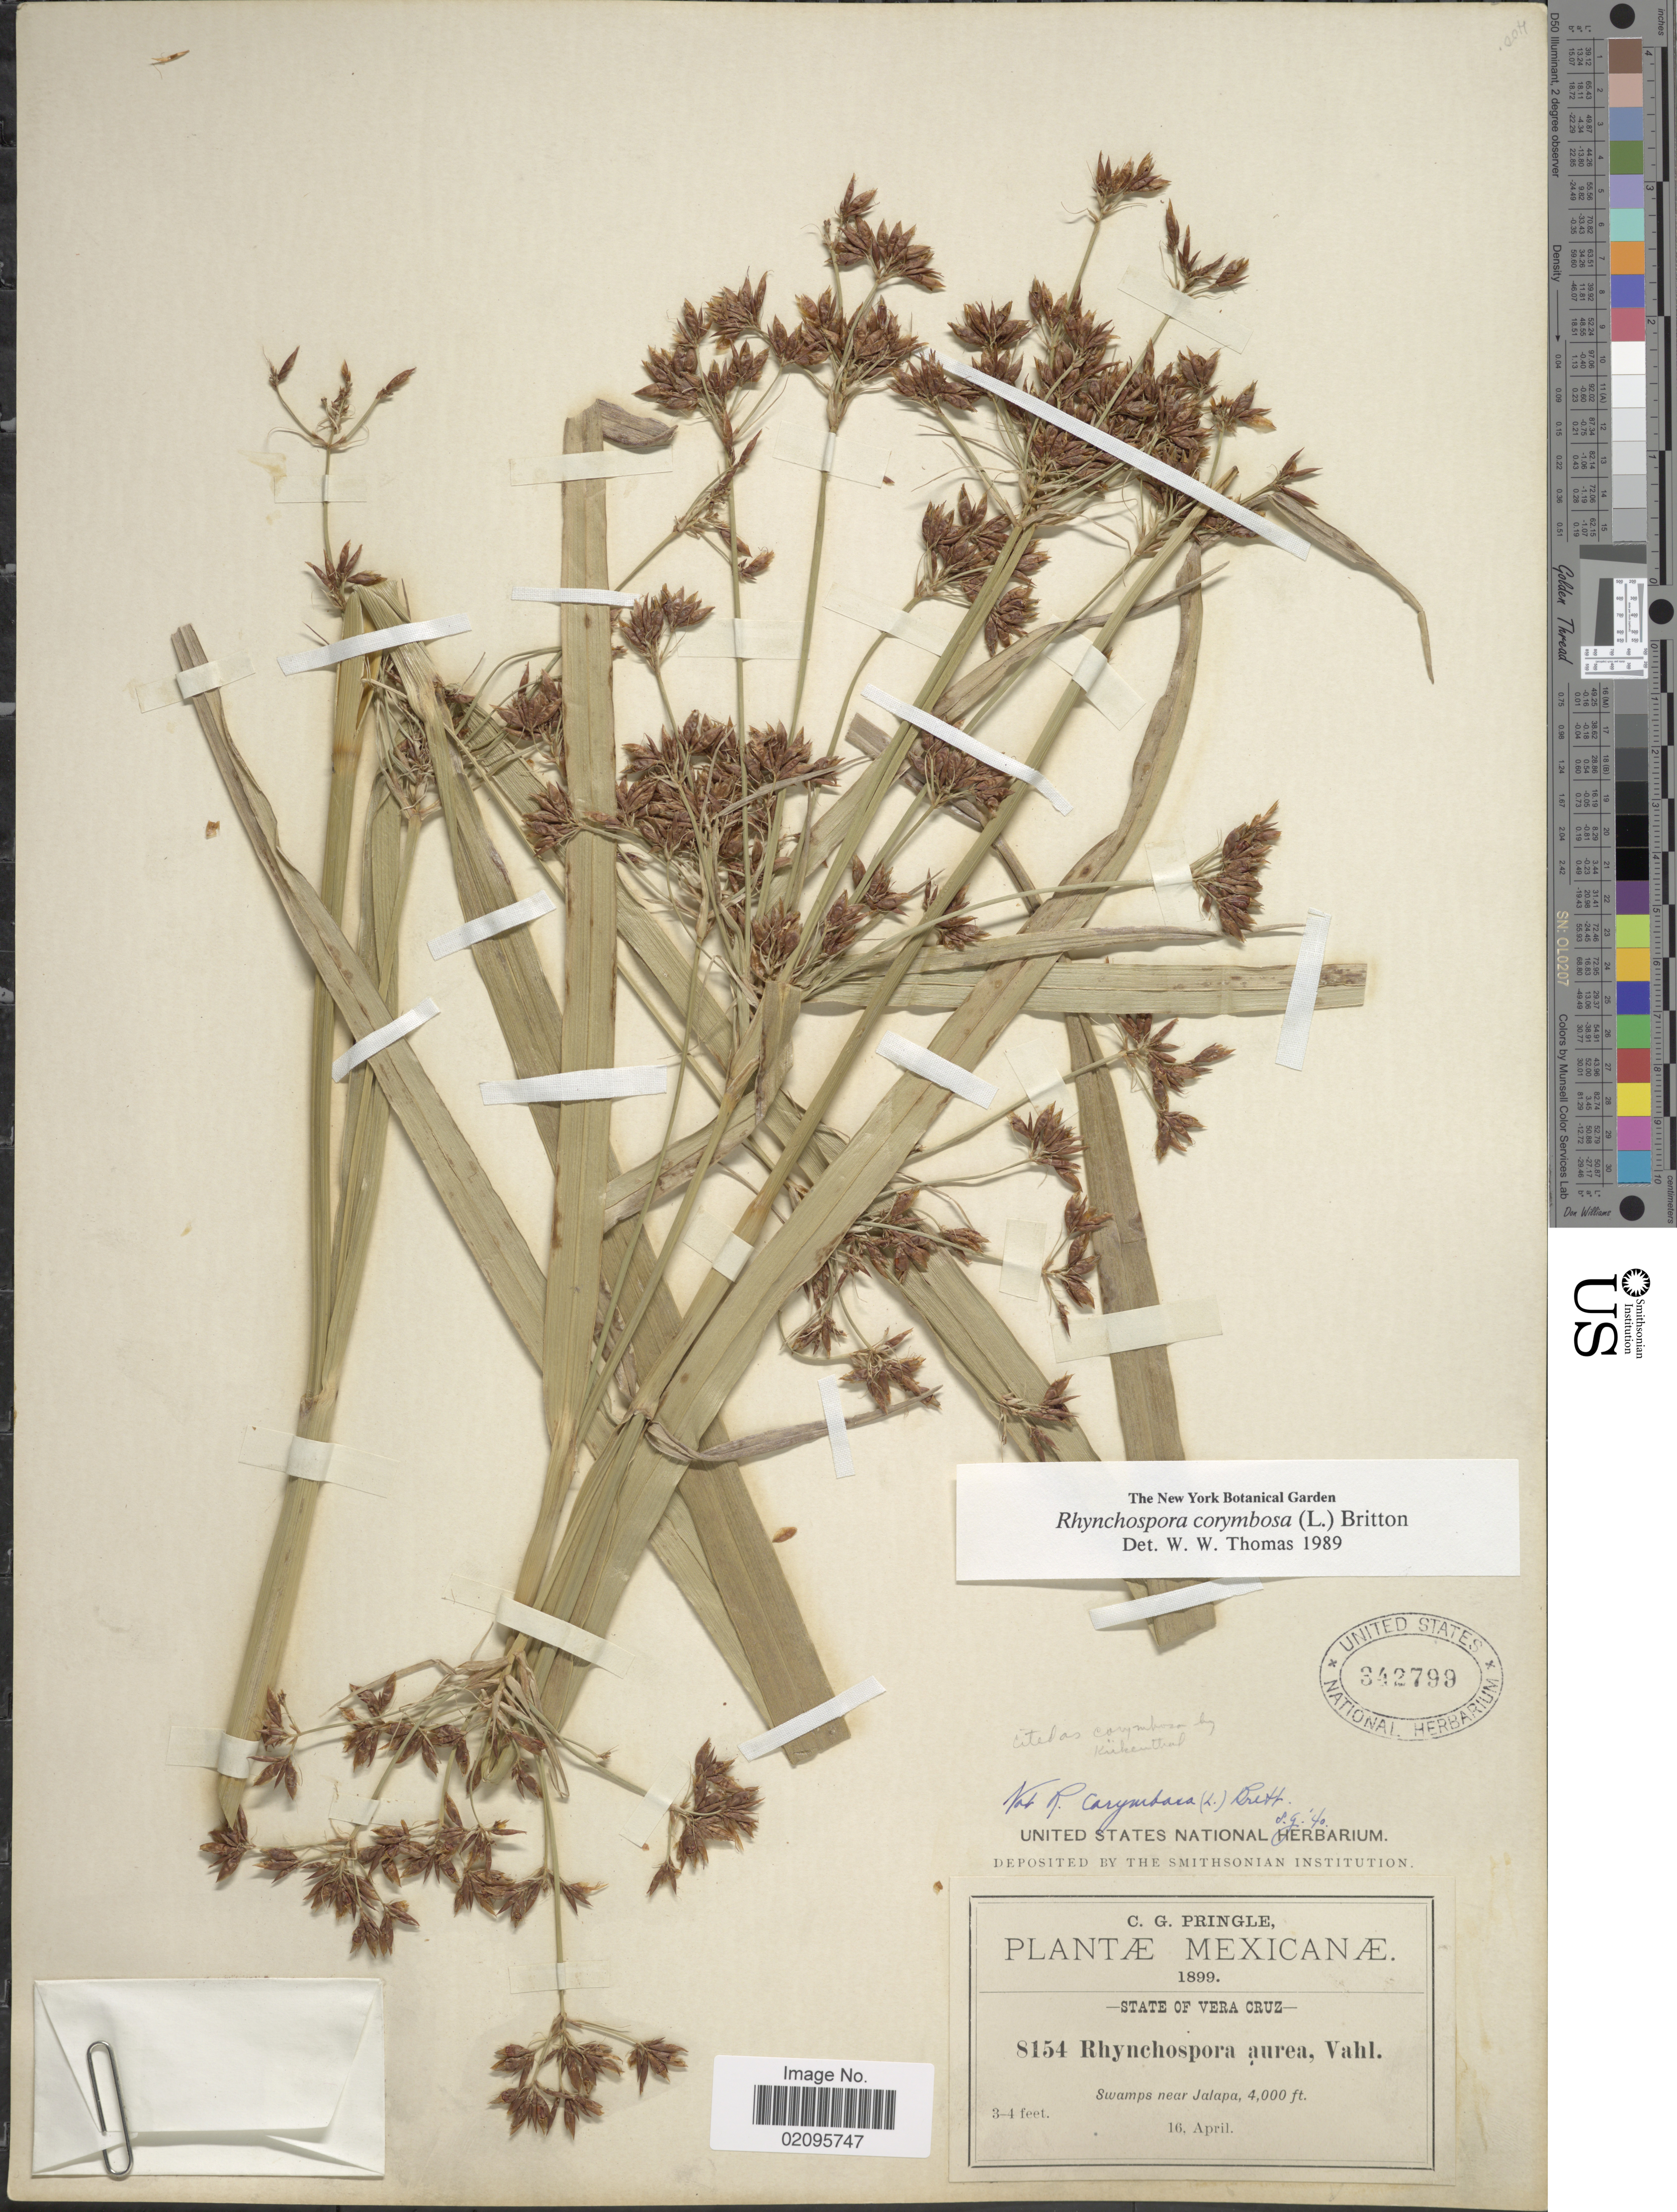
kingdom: Plantae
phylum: Tracheophyta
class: Liliopsida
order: Poales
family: Cyperaceae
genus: Rhynchospora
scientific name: Rhynchospora corymbosa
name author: (L.) Britton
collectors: C. G. Pringle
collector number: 8154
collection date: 1899-04-16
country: Mexico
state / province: Veracruz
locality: Vera Cruz, swamps near Jalapa.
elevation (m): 1219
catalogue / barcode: US 342799